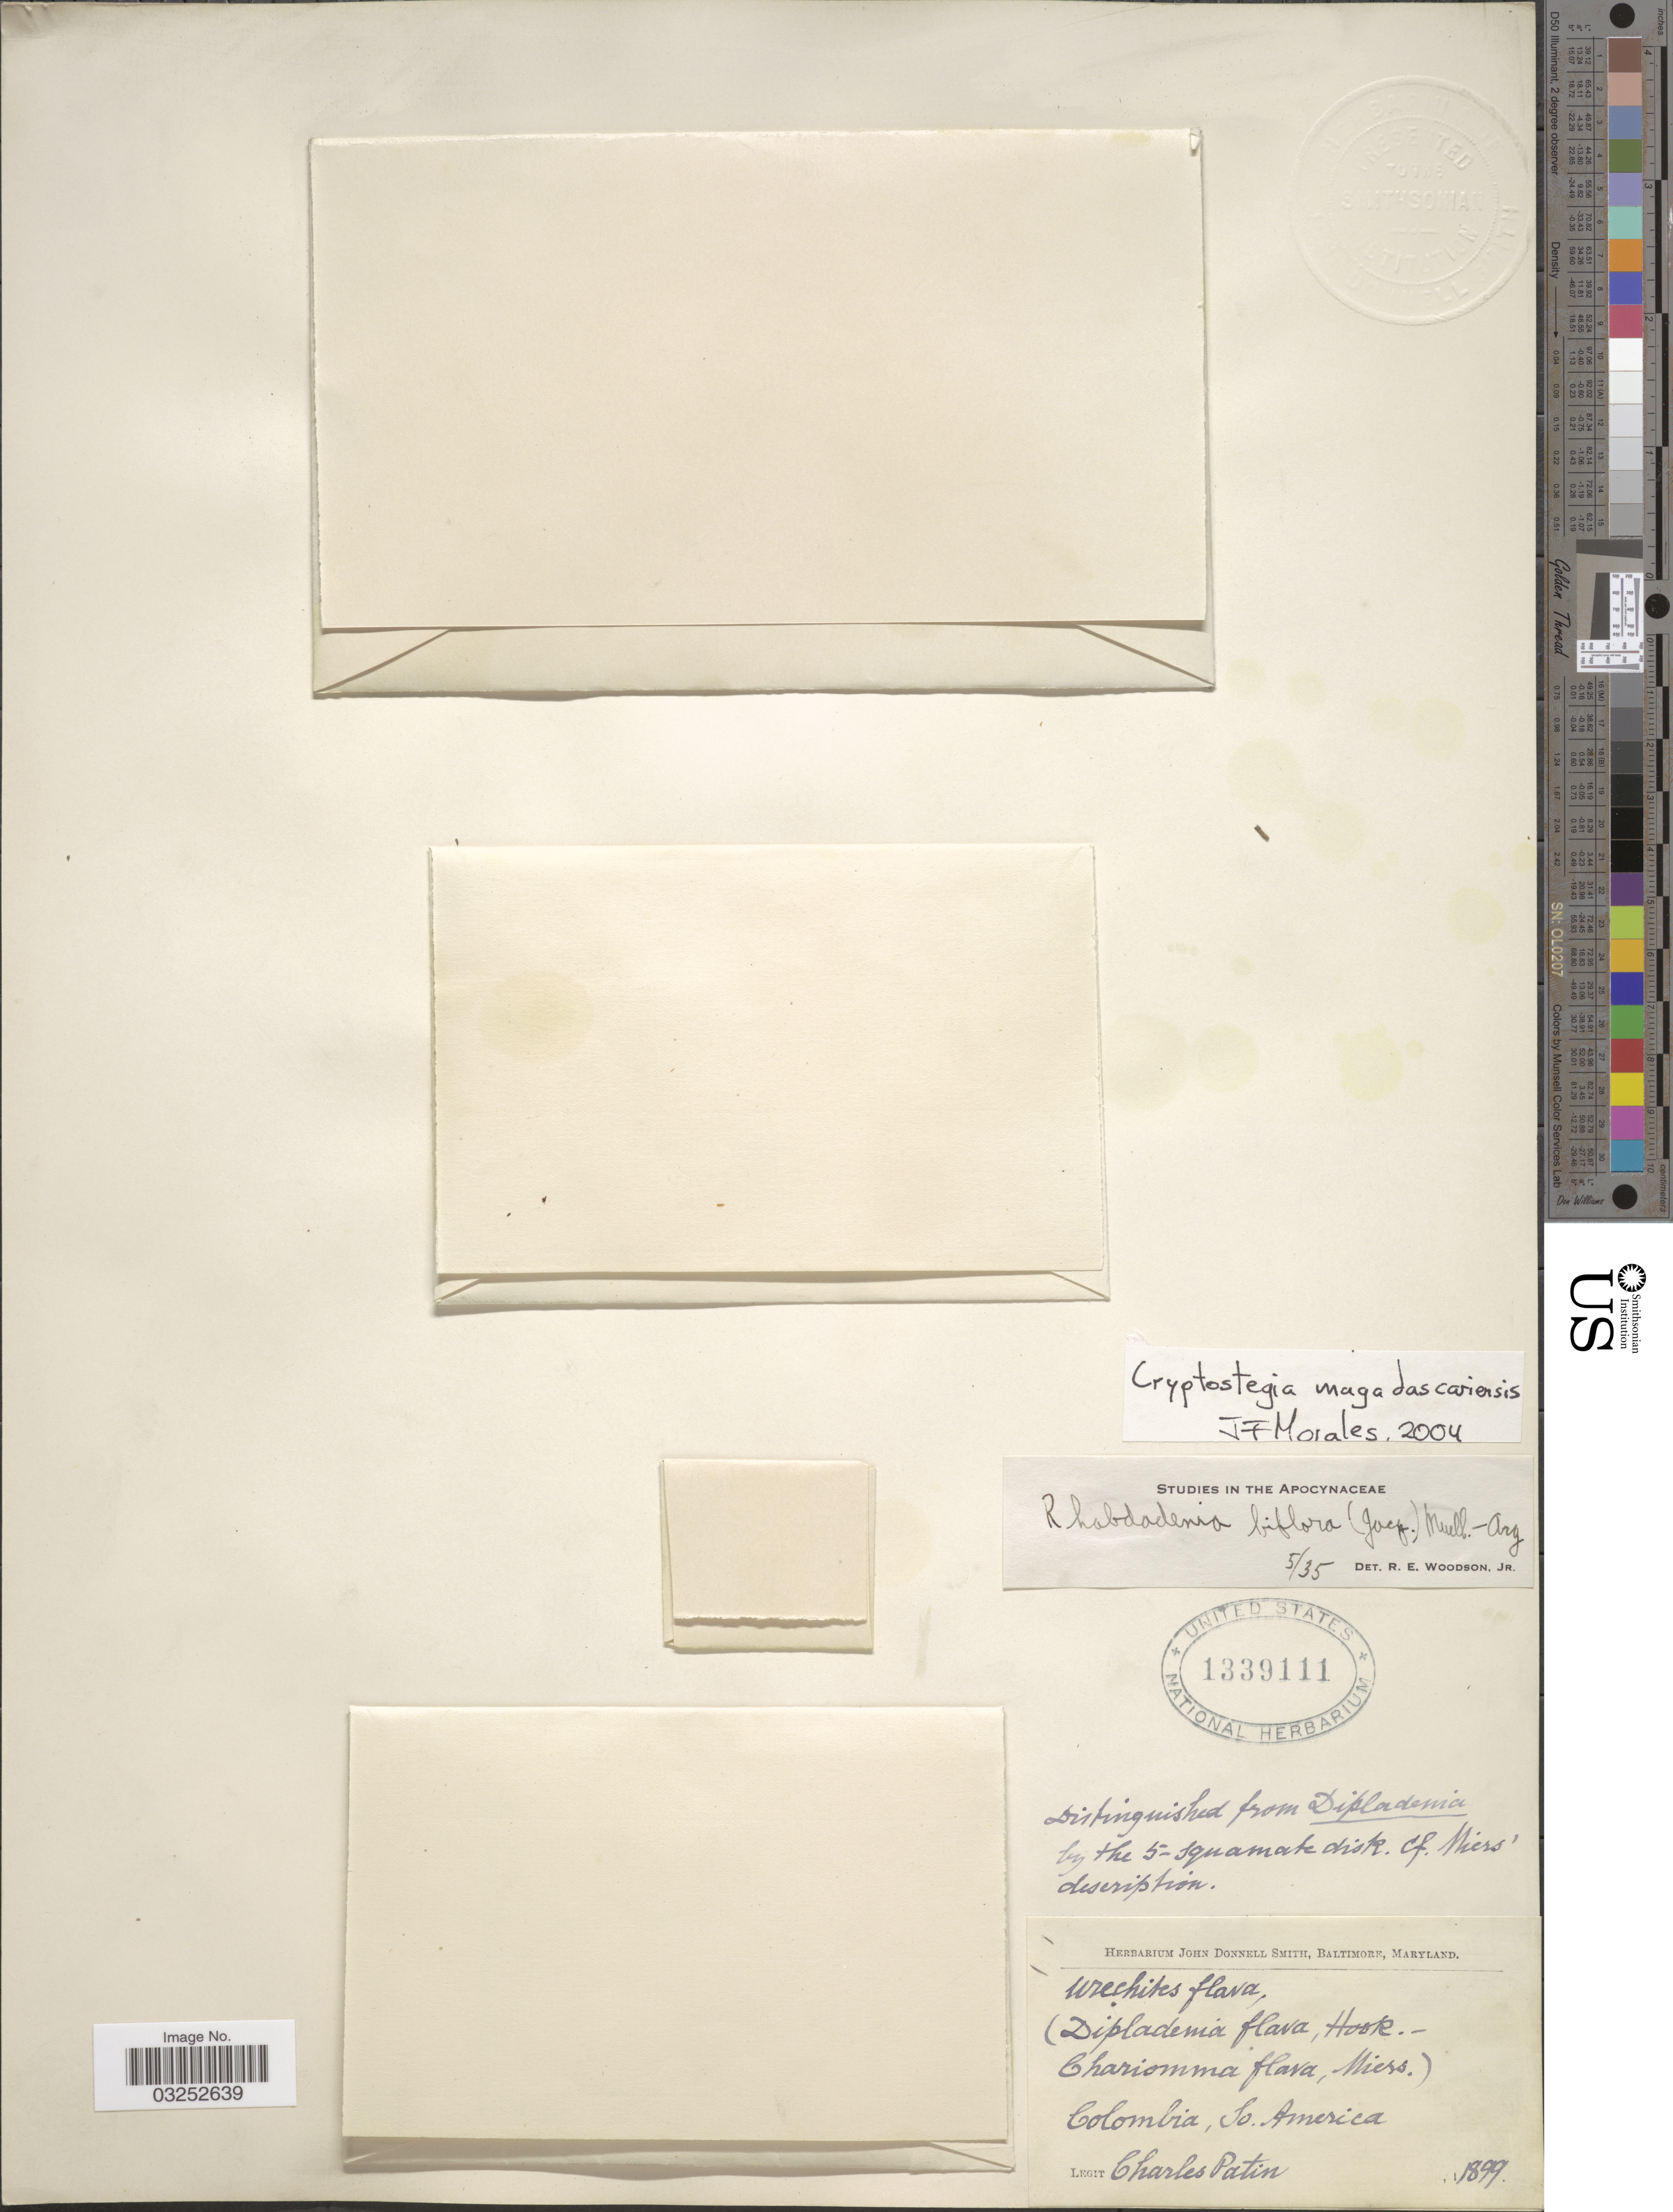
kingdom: Plantae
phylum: Tracheophyta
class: Magnoliopsida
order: Gentianales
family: Apocynaceae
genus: Cryptostegia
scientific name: Cryptostegia madagascariensis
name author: Bojer ex Decne.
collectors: C. Patin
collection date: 1899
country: Colombia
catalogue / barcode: US 1339111